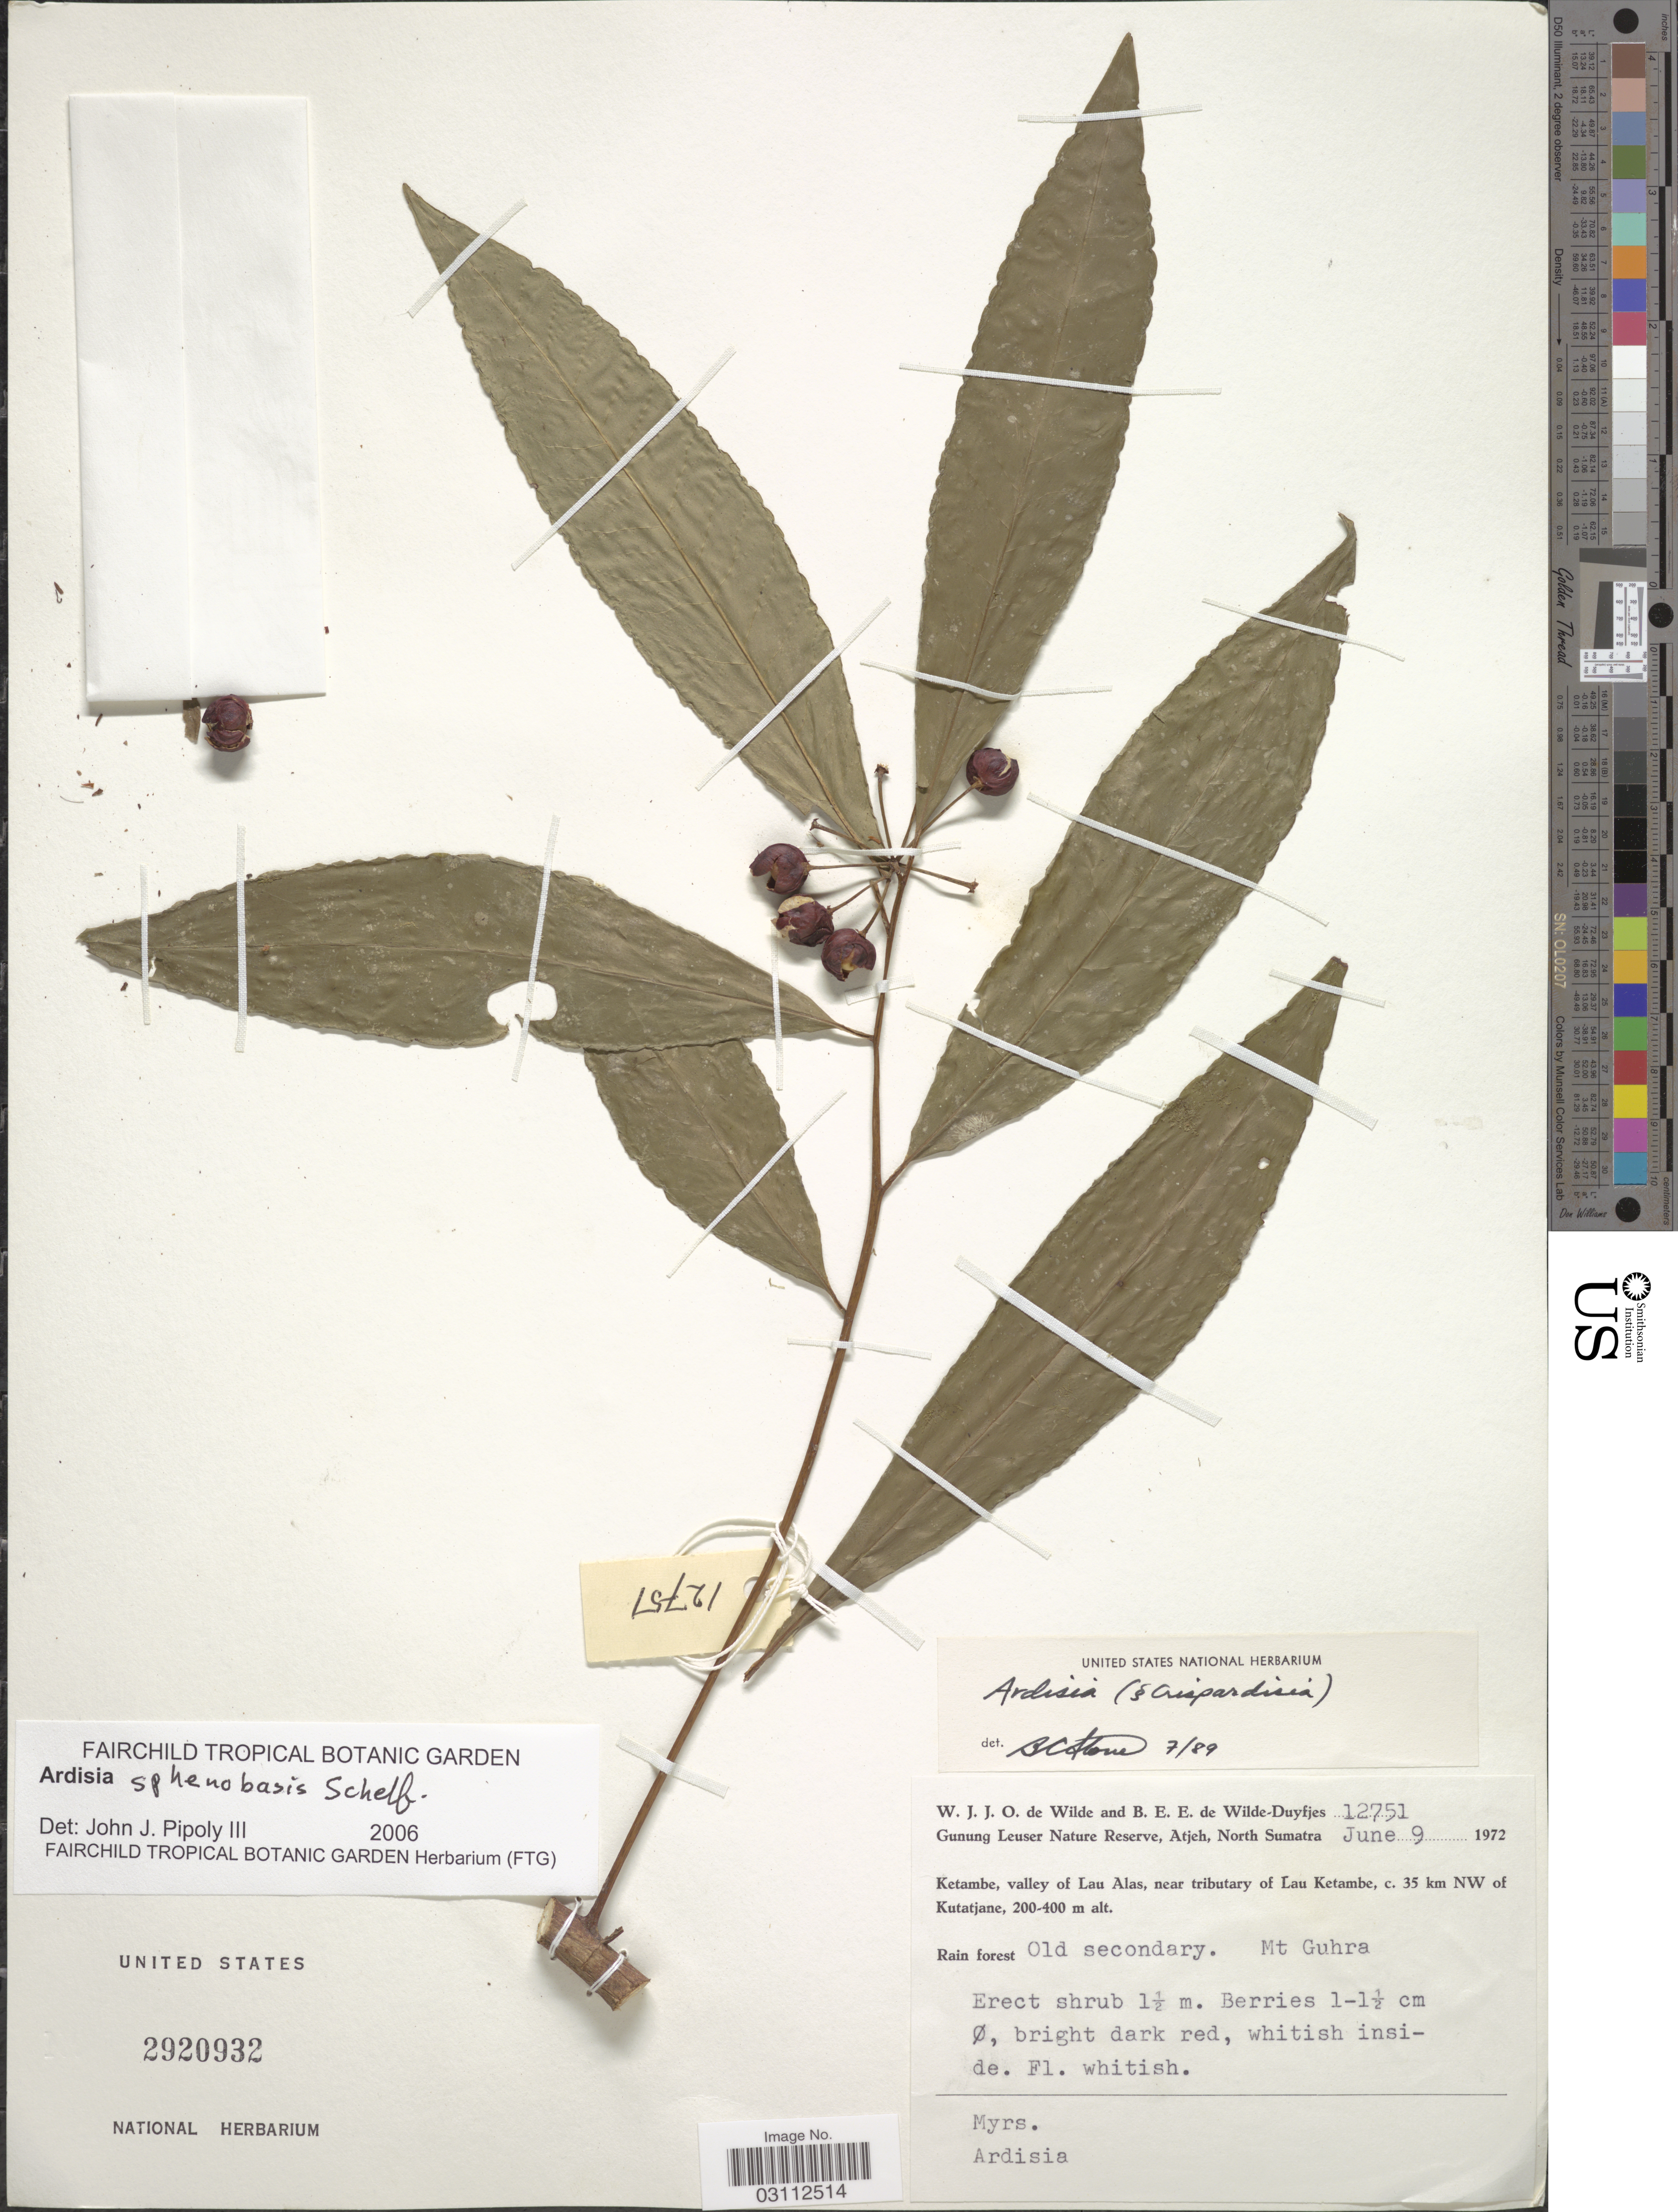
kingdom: Plantae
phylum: Tracheophyta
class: Magnoliopsida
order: Ericales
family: Primulaceae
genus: Ardisia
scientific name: Ardisia sphenobasis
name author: Scheff.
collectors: W. J. de Wilde & B. E. de Wilde-Duyfjes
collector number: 12751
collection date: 1972-06-09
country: Indonesia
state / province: Sumatra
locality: Gunung Leuser Nature Reserve, Atjeh, North Sumatra. Ketambe, valley of Lau Alas, near tributary of Lau Ketambe, c. 35 km NW of Kutatjane.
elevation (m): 200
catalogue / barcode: US 2920932